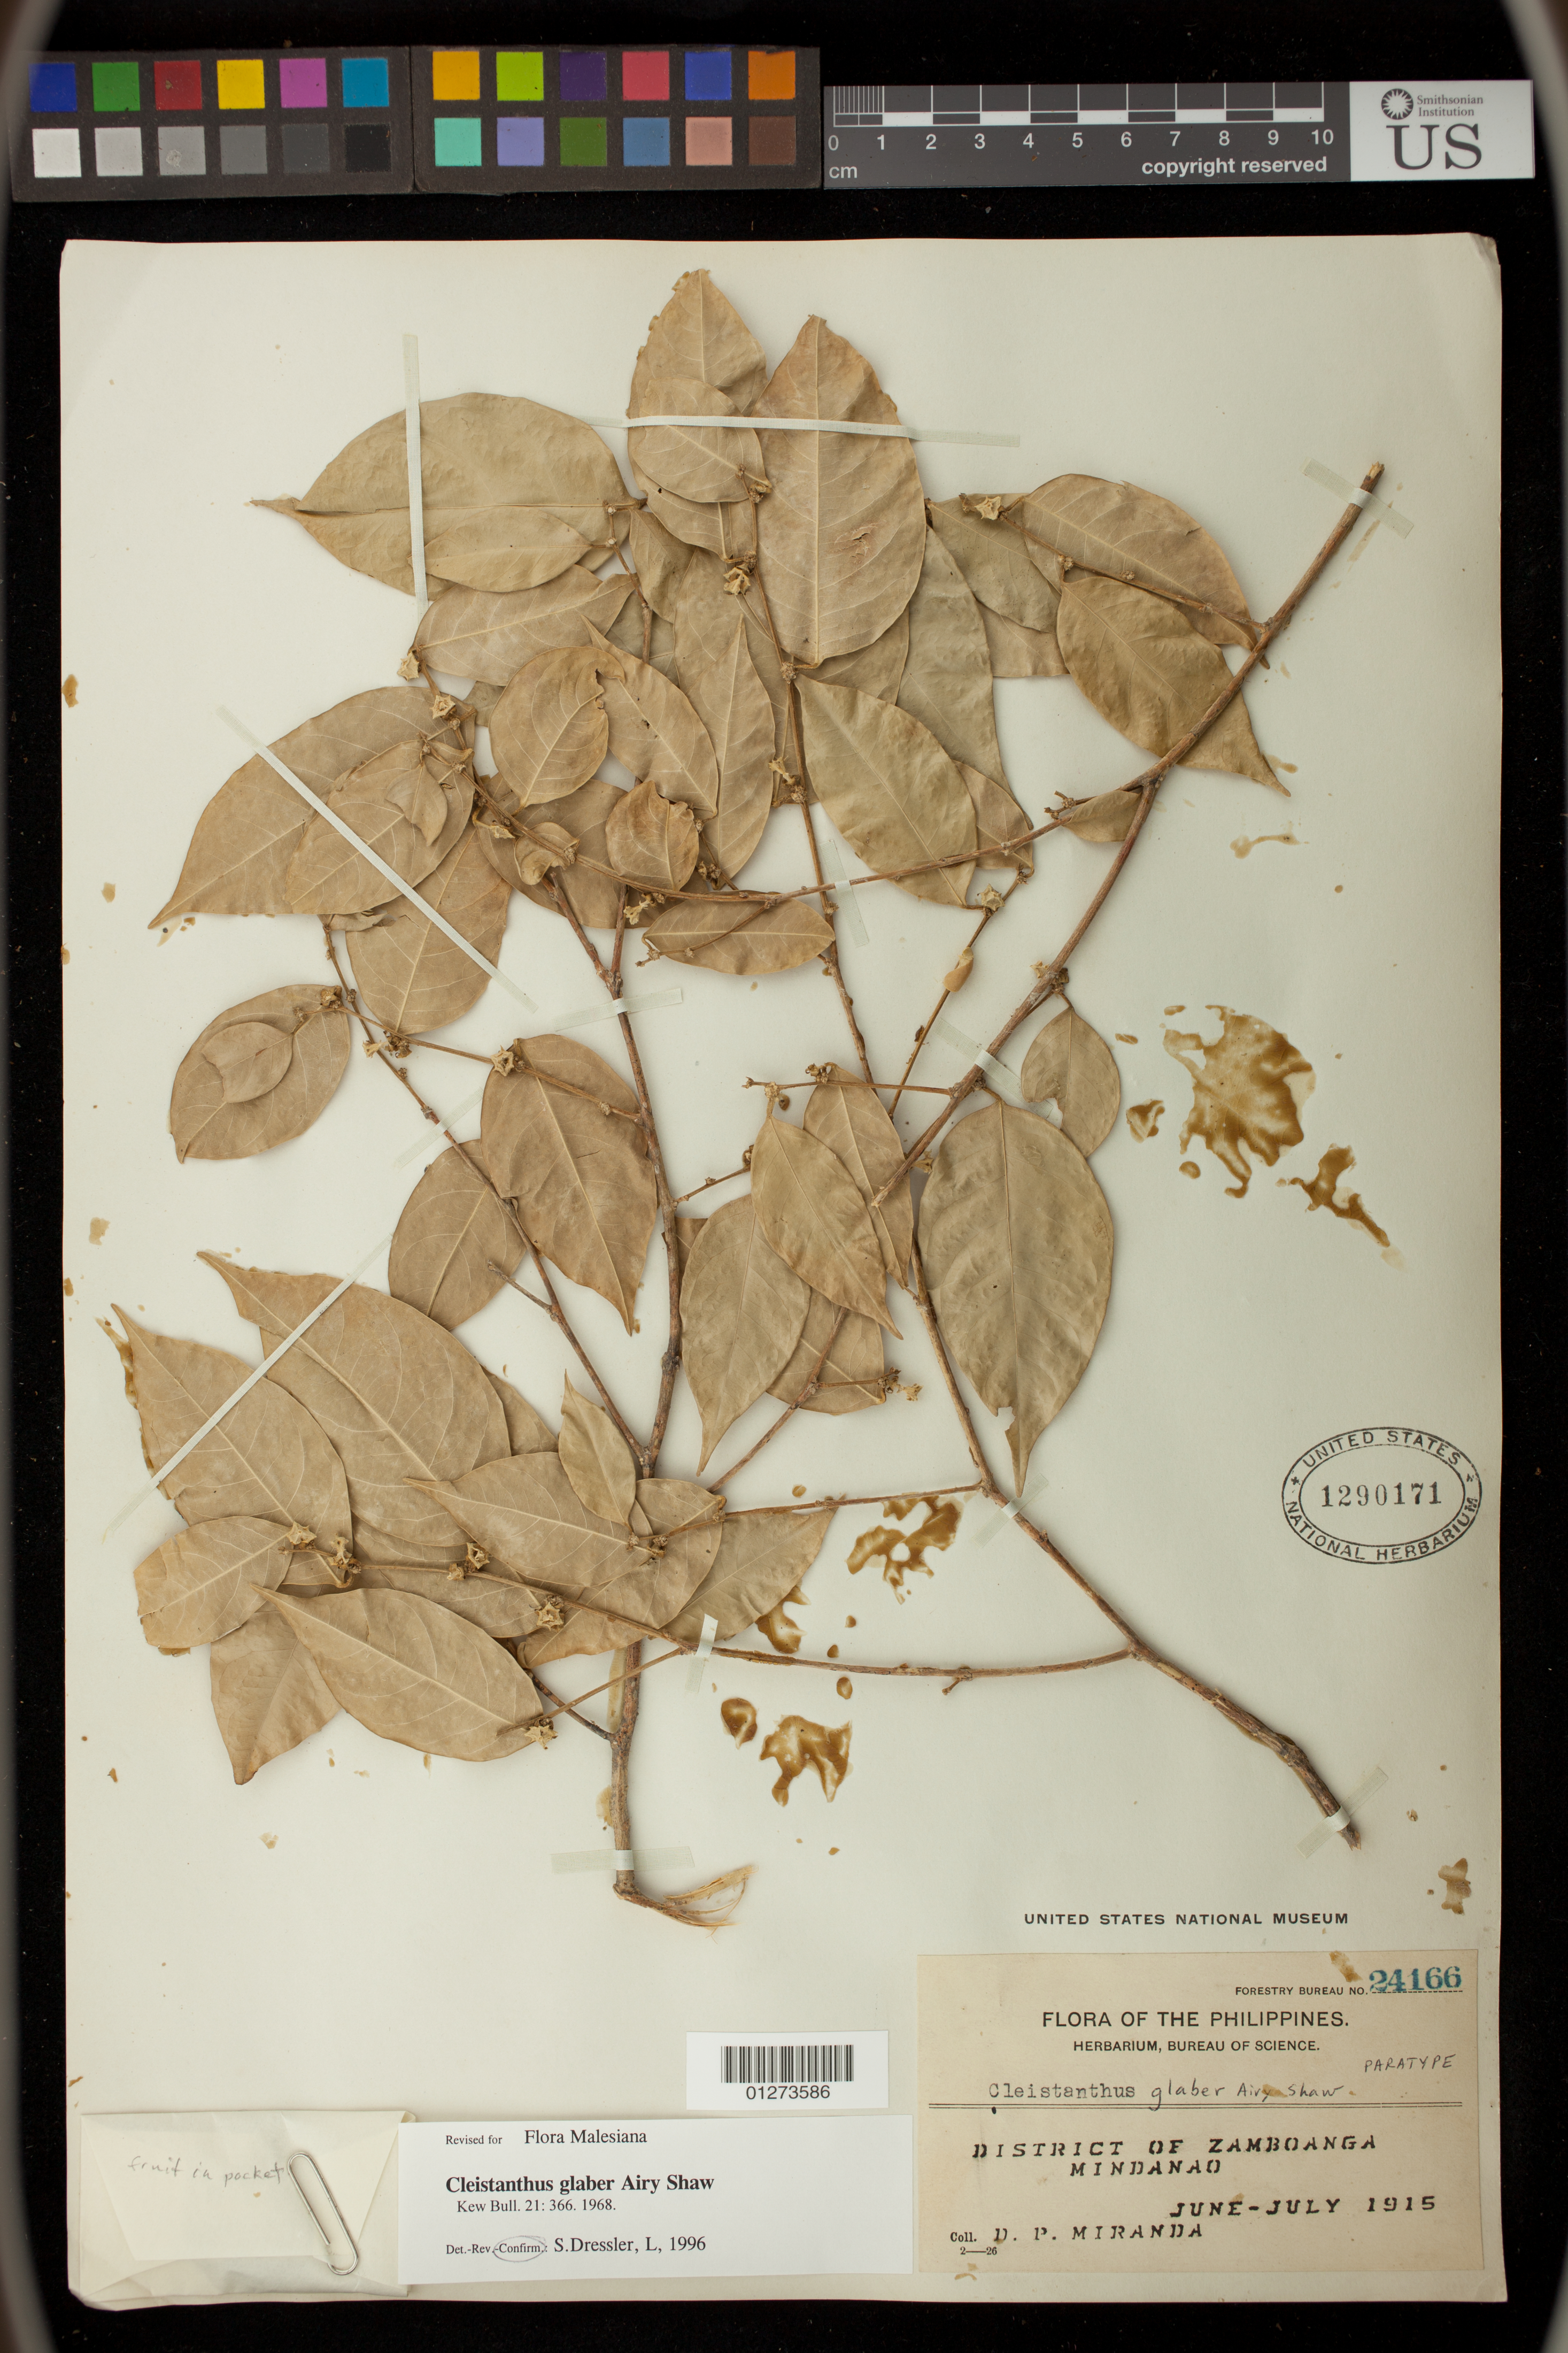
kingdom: Plantae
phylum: Tracheophyta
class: Magnoliopsida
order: Malpighiales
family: Phyllanthaceae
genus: Cleistanthus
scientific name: Cleistanthus glaber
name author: Airy Shaw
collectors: D. P. Miranda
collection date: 1915-06/1915-07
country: Philippines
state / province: Zamboanga Peninsula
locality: District of Zamboanga,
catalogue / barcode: US 1290171